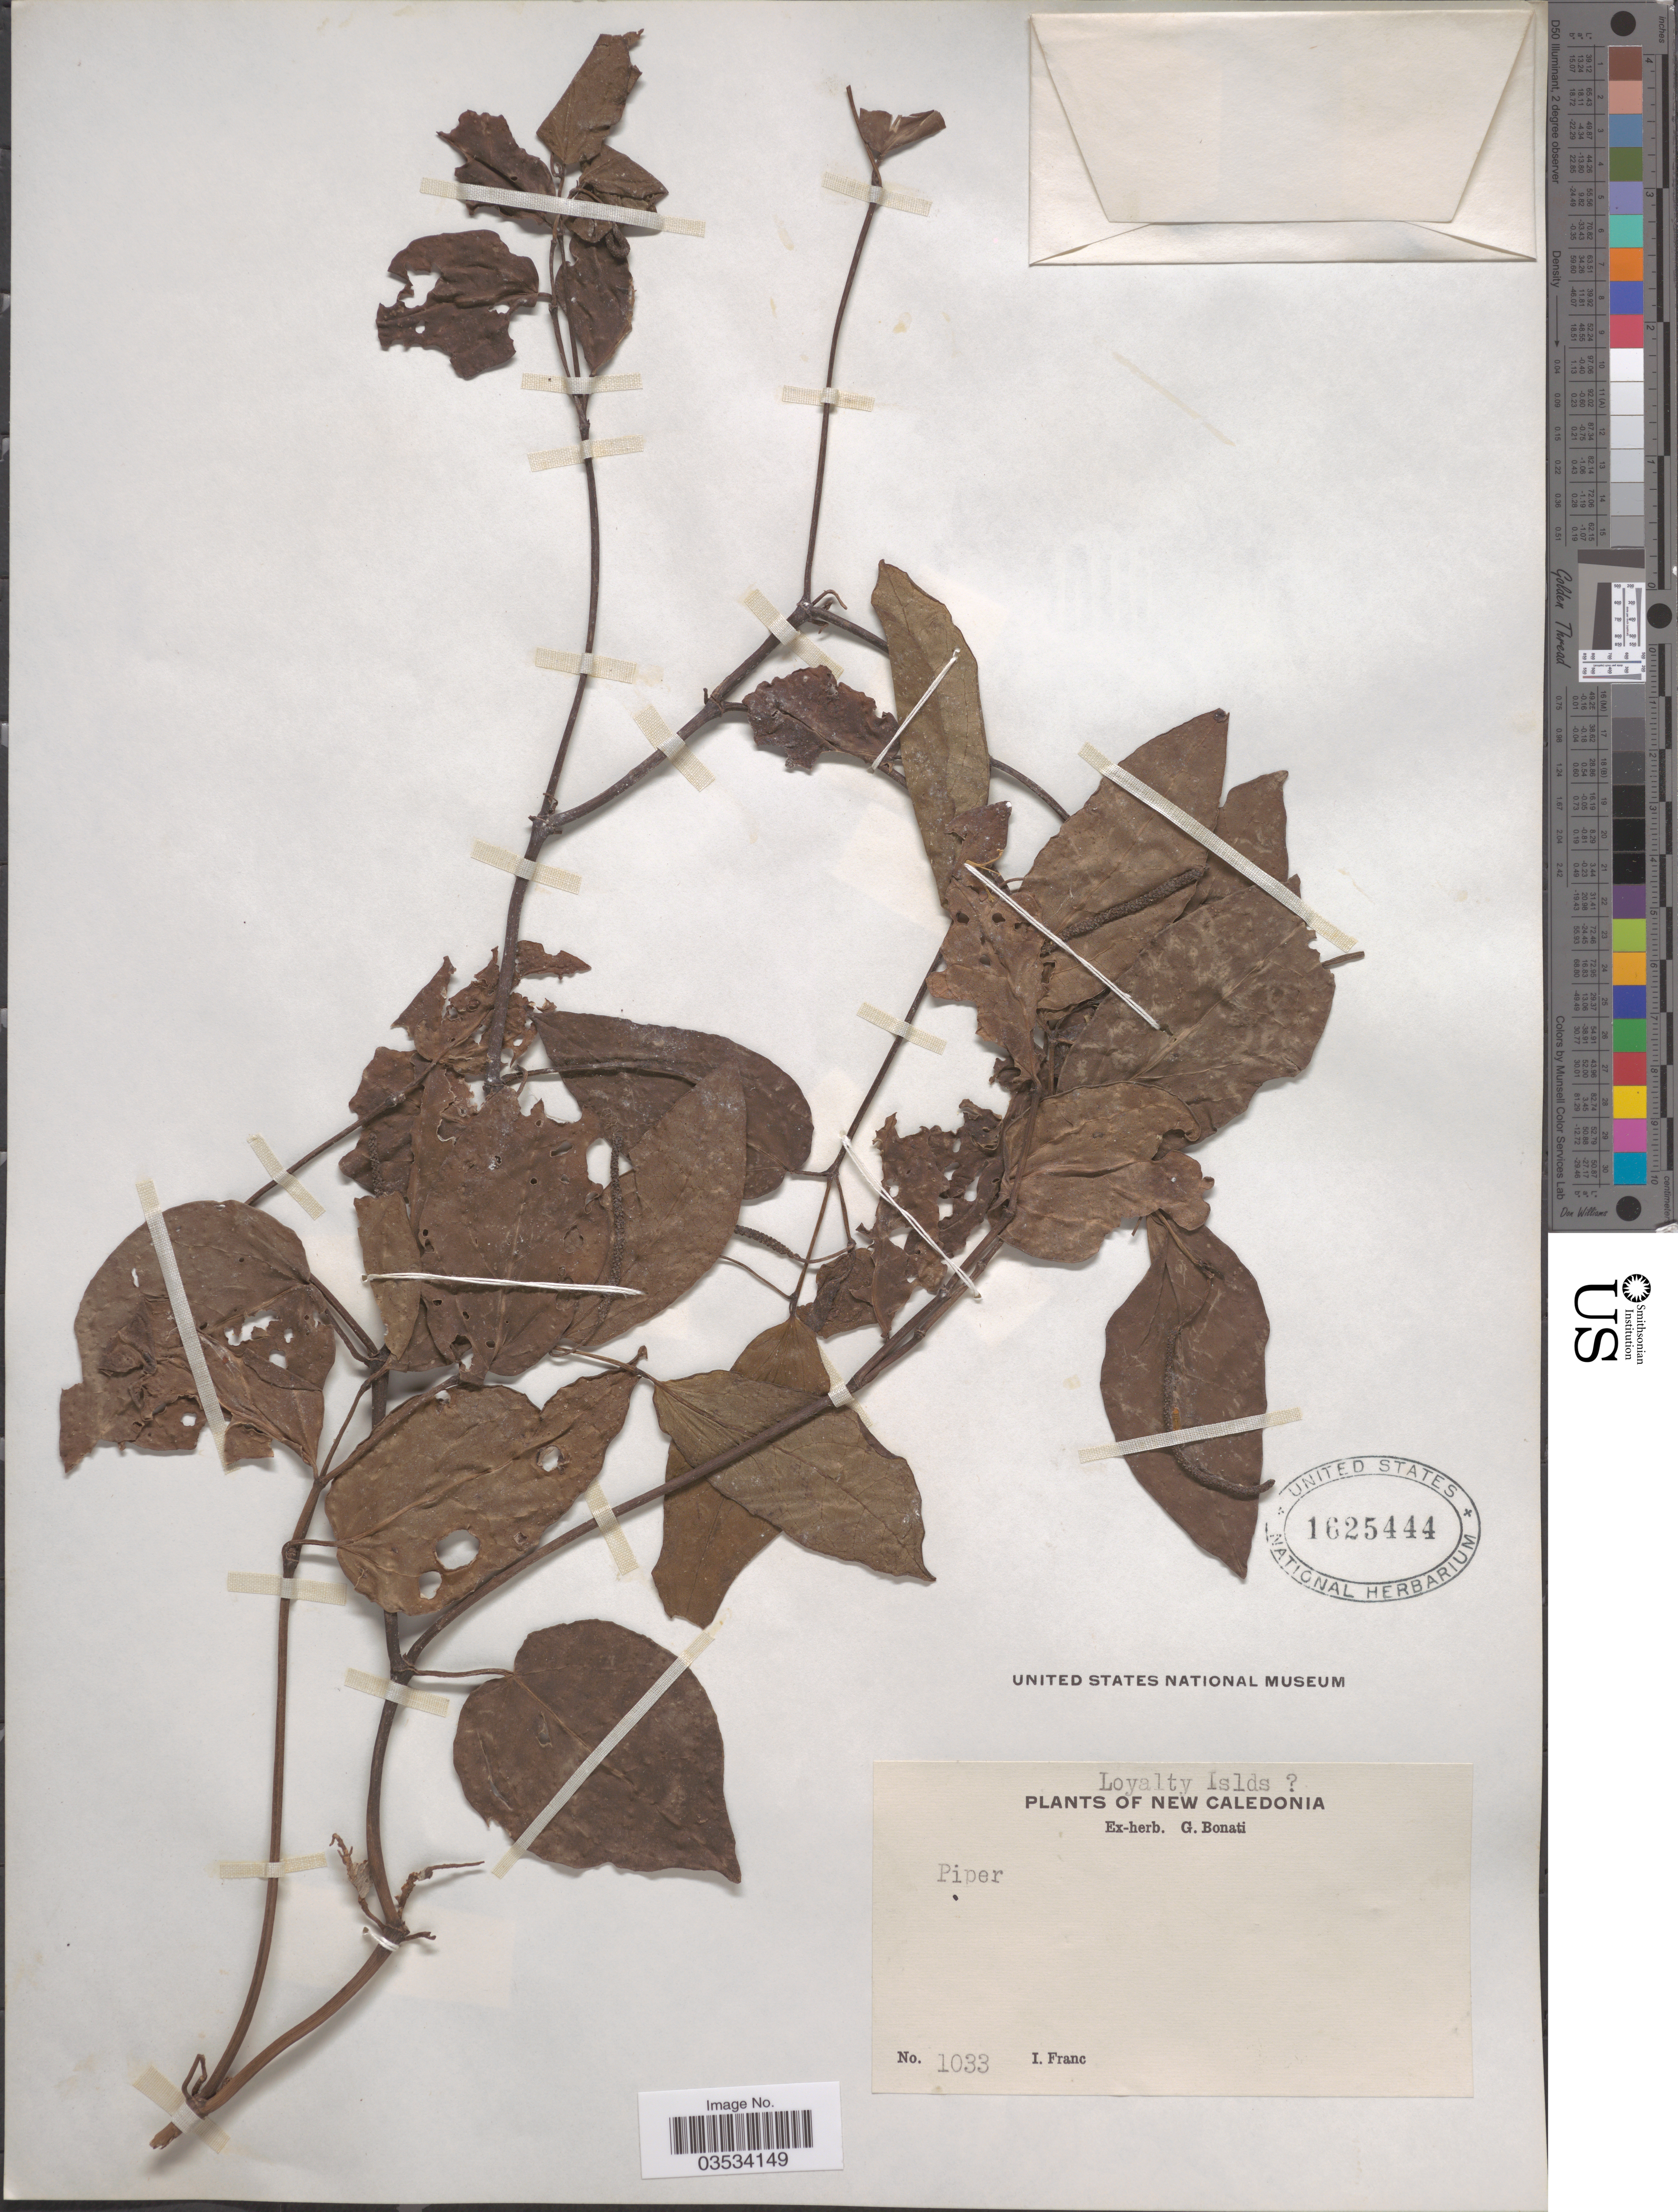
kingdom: Plantae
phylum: Tracheophyta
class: Magnoliopsida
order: Piperales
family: Piperaceae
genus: Piper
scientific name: Piper sp.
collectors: I. Franc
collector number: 1033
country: New Caledonia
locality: Loyalty Islds [unsure placement].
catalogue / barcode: US 1625444